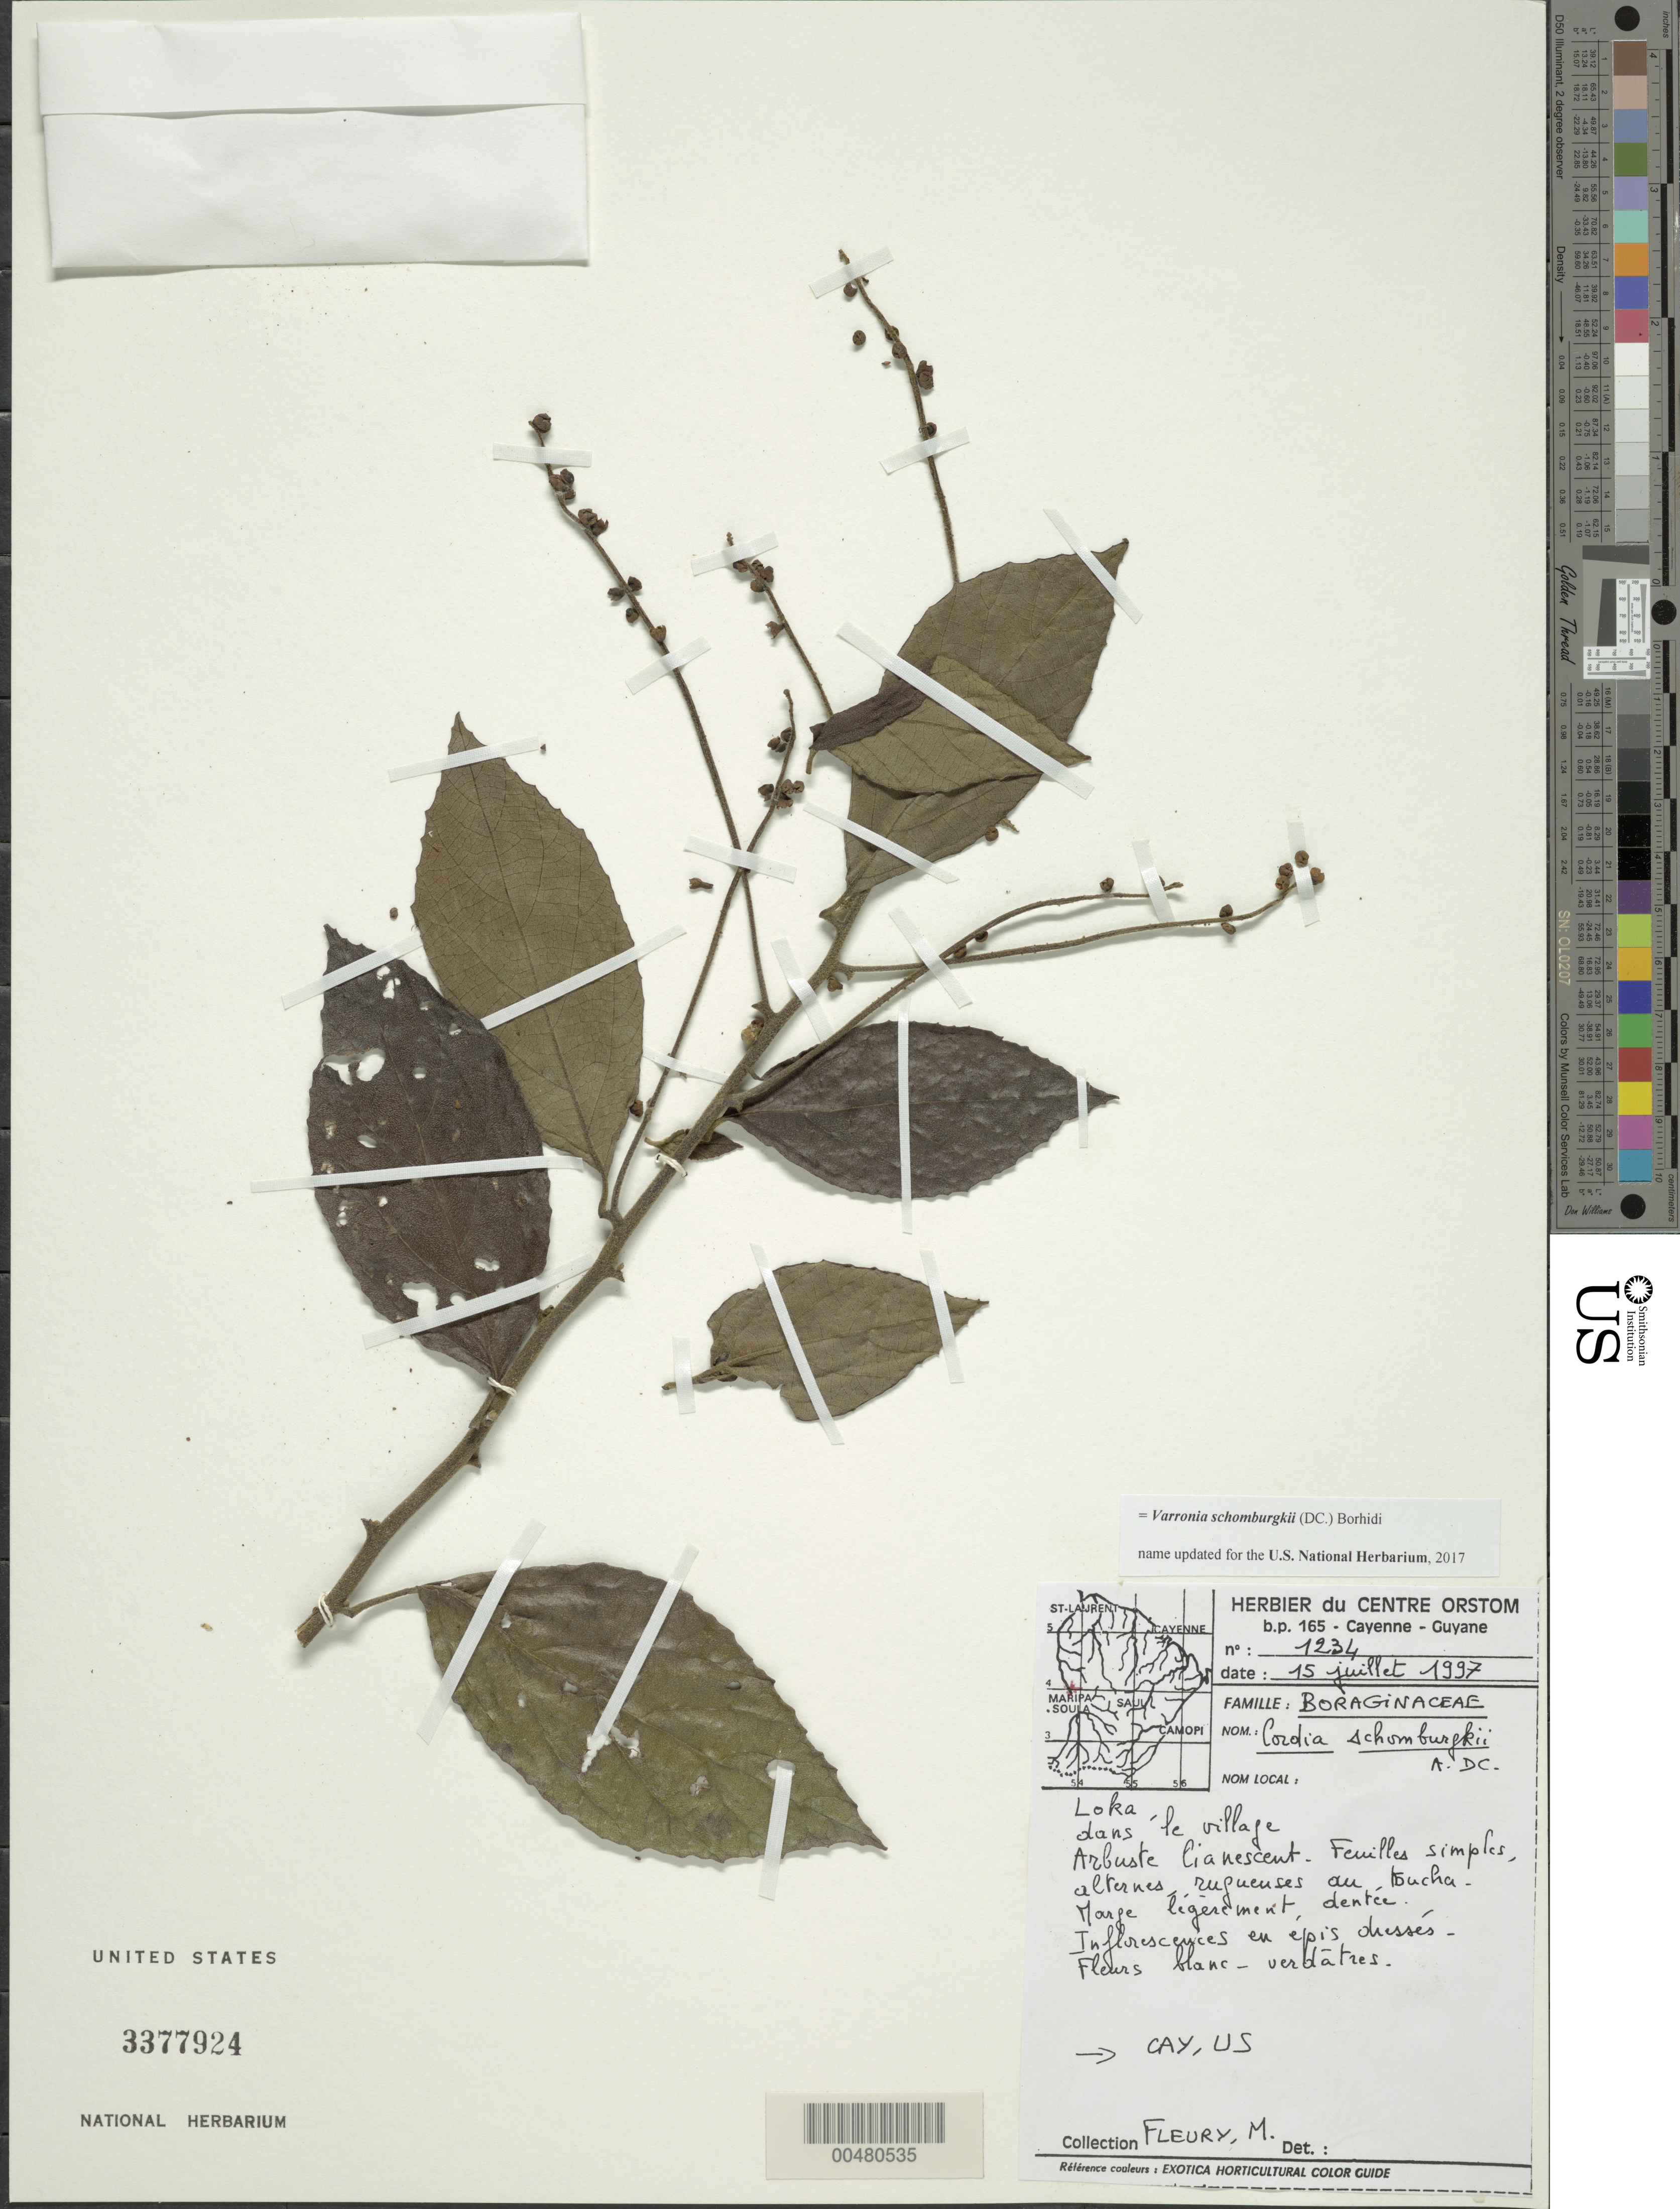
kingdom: Plantae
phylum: Tracheophyta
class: Magnoliopsida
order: Boraginales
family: Cordiaceae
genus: Varronia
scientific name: Varronia schomburgkii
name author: (DC.) Borhidi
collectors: M. Fleury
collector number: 1234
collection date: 1997-07-15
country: French Guiana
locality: Loka, dans la village.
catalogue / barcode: US 3377924